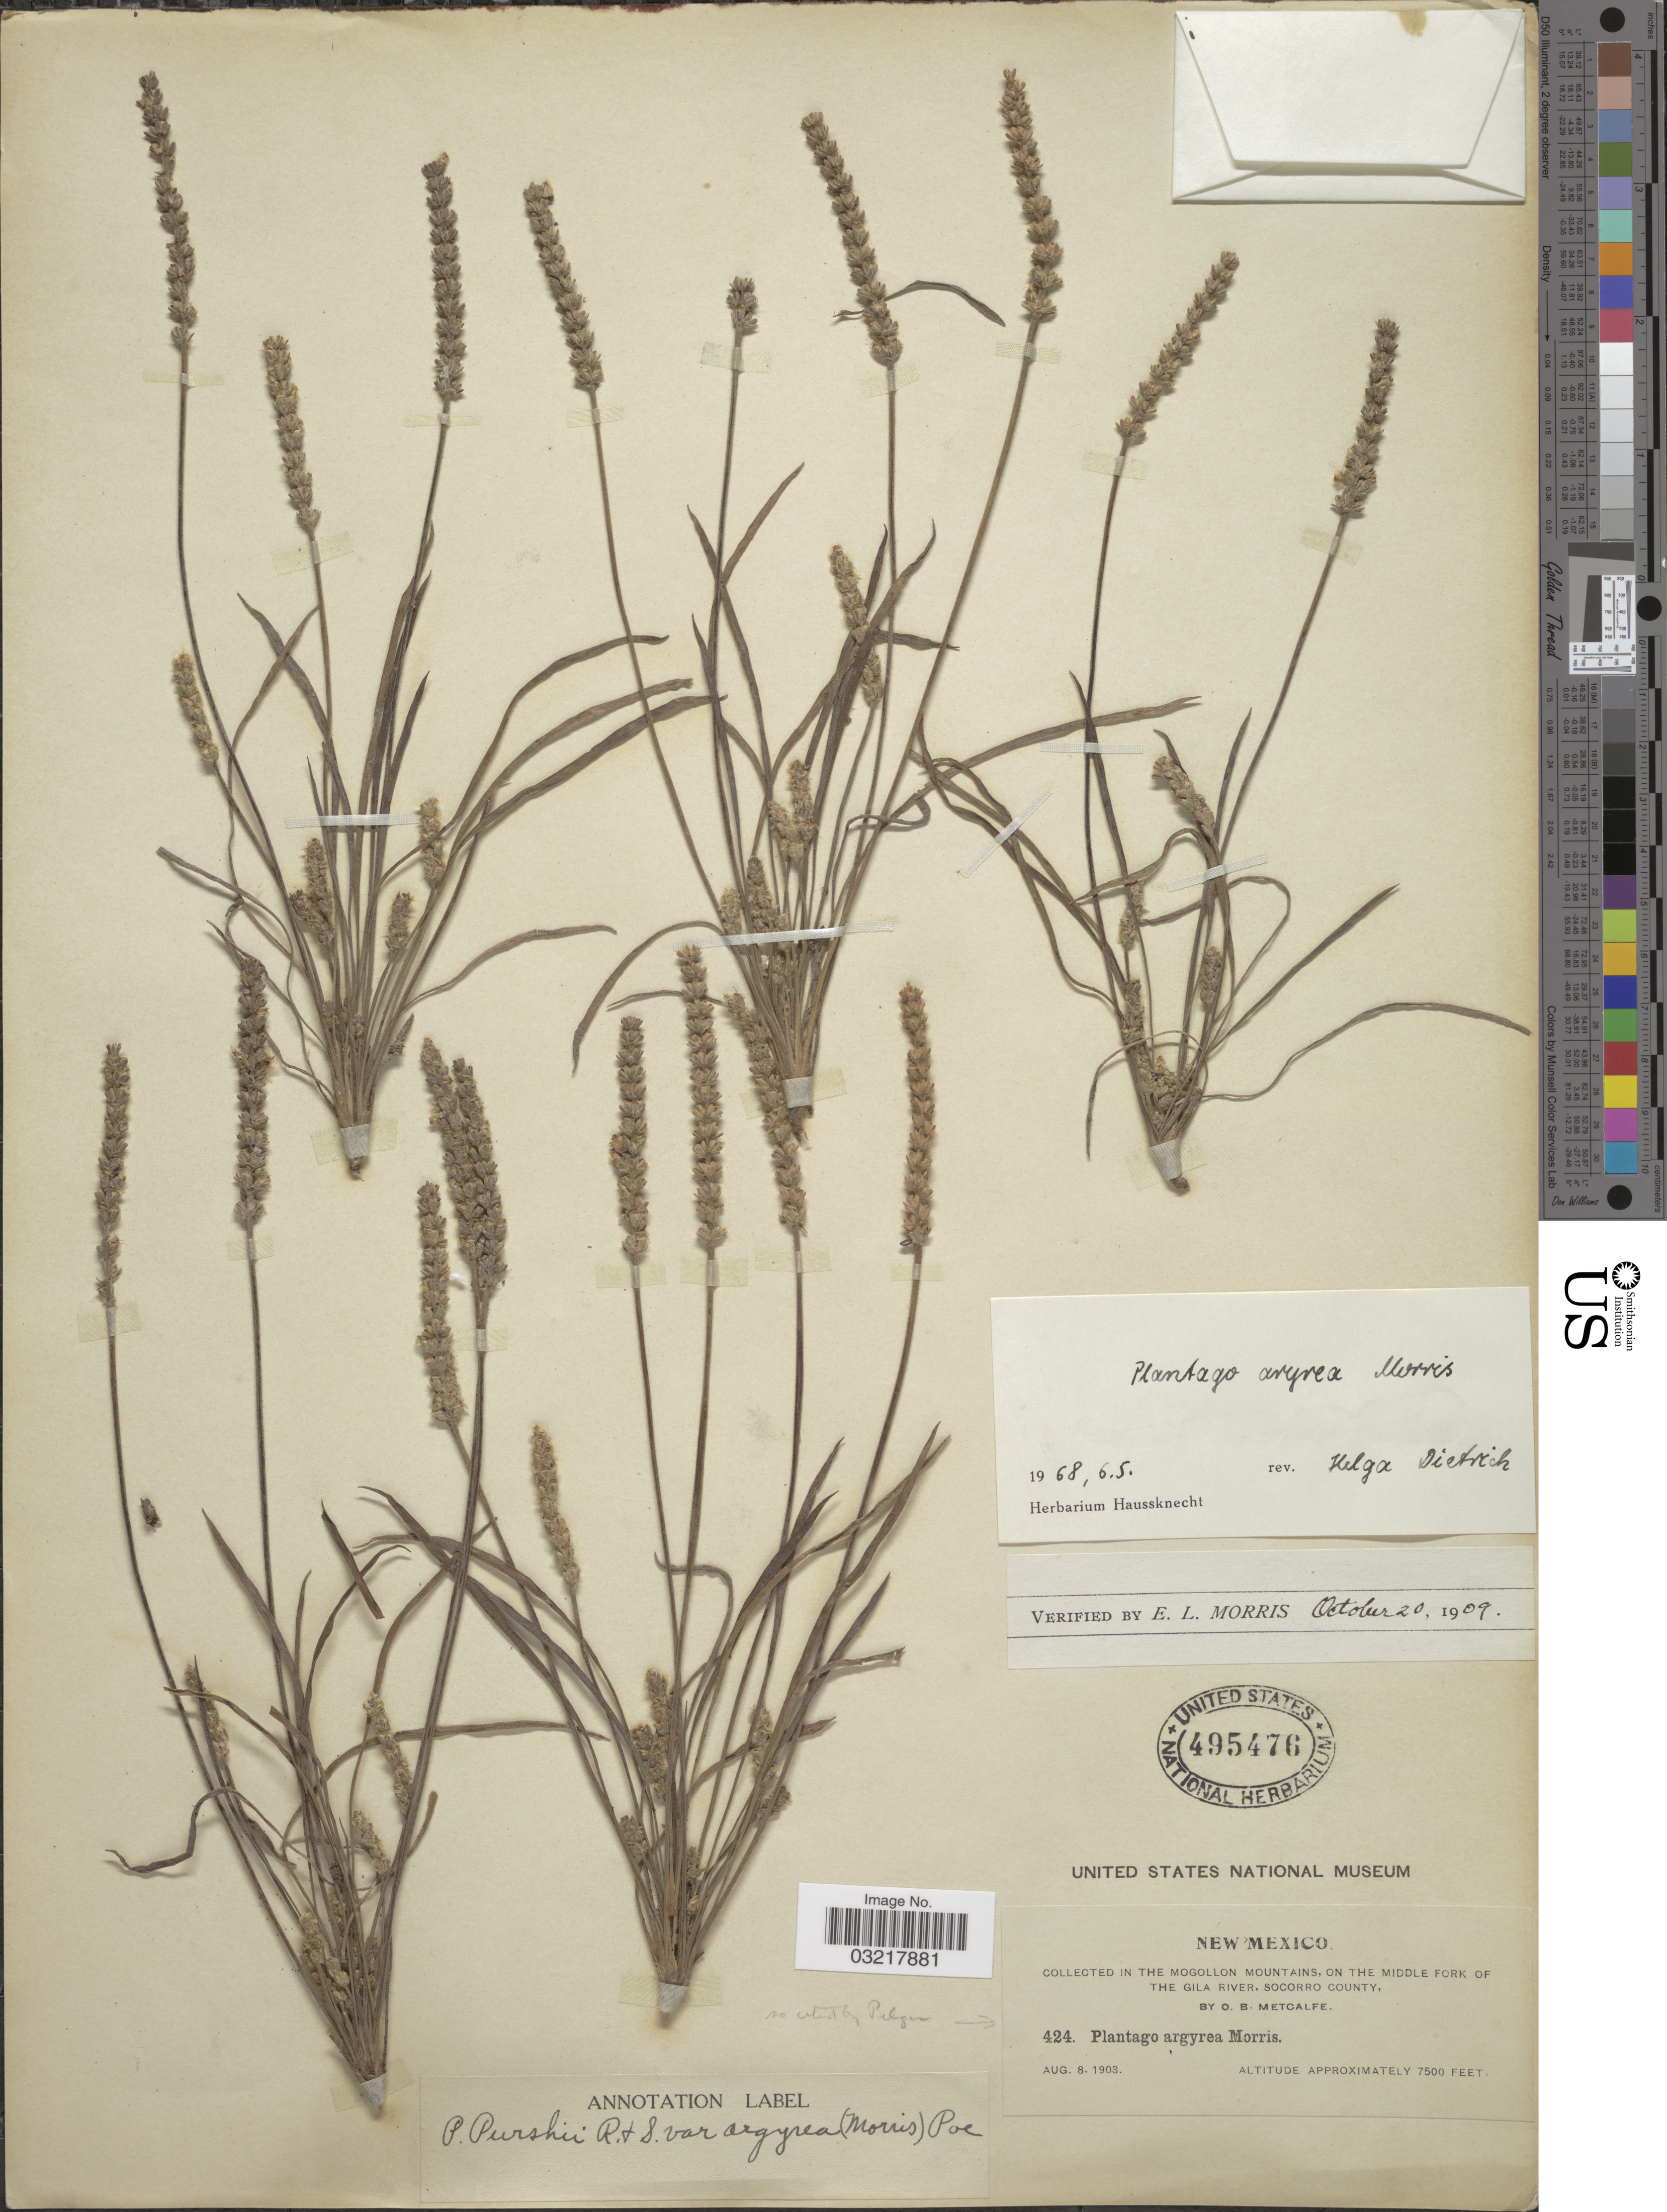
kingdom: Plantae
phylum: Tracheophyta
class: Magnoliopsida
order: Lamiales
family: Plantaginaceae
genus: Plantago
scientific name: Plantago argyrea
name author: E. Morris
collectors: O. B. Metcalfe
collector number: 424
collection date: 1903-08-08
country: United States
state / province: New Mexico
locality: The Mogollon Mountains, on the Middle Fork of The Gila River, Socorro County.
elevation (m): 2286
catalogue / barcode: US 495476